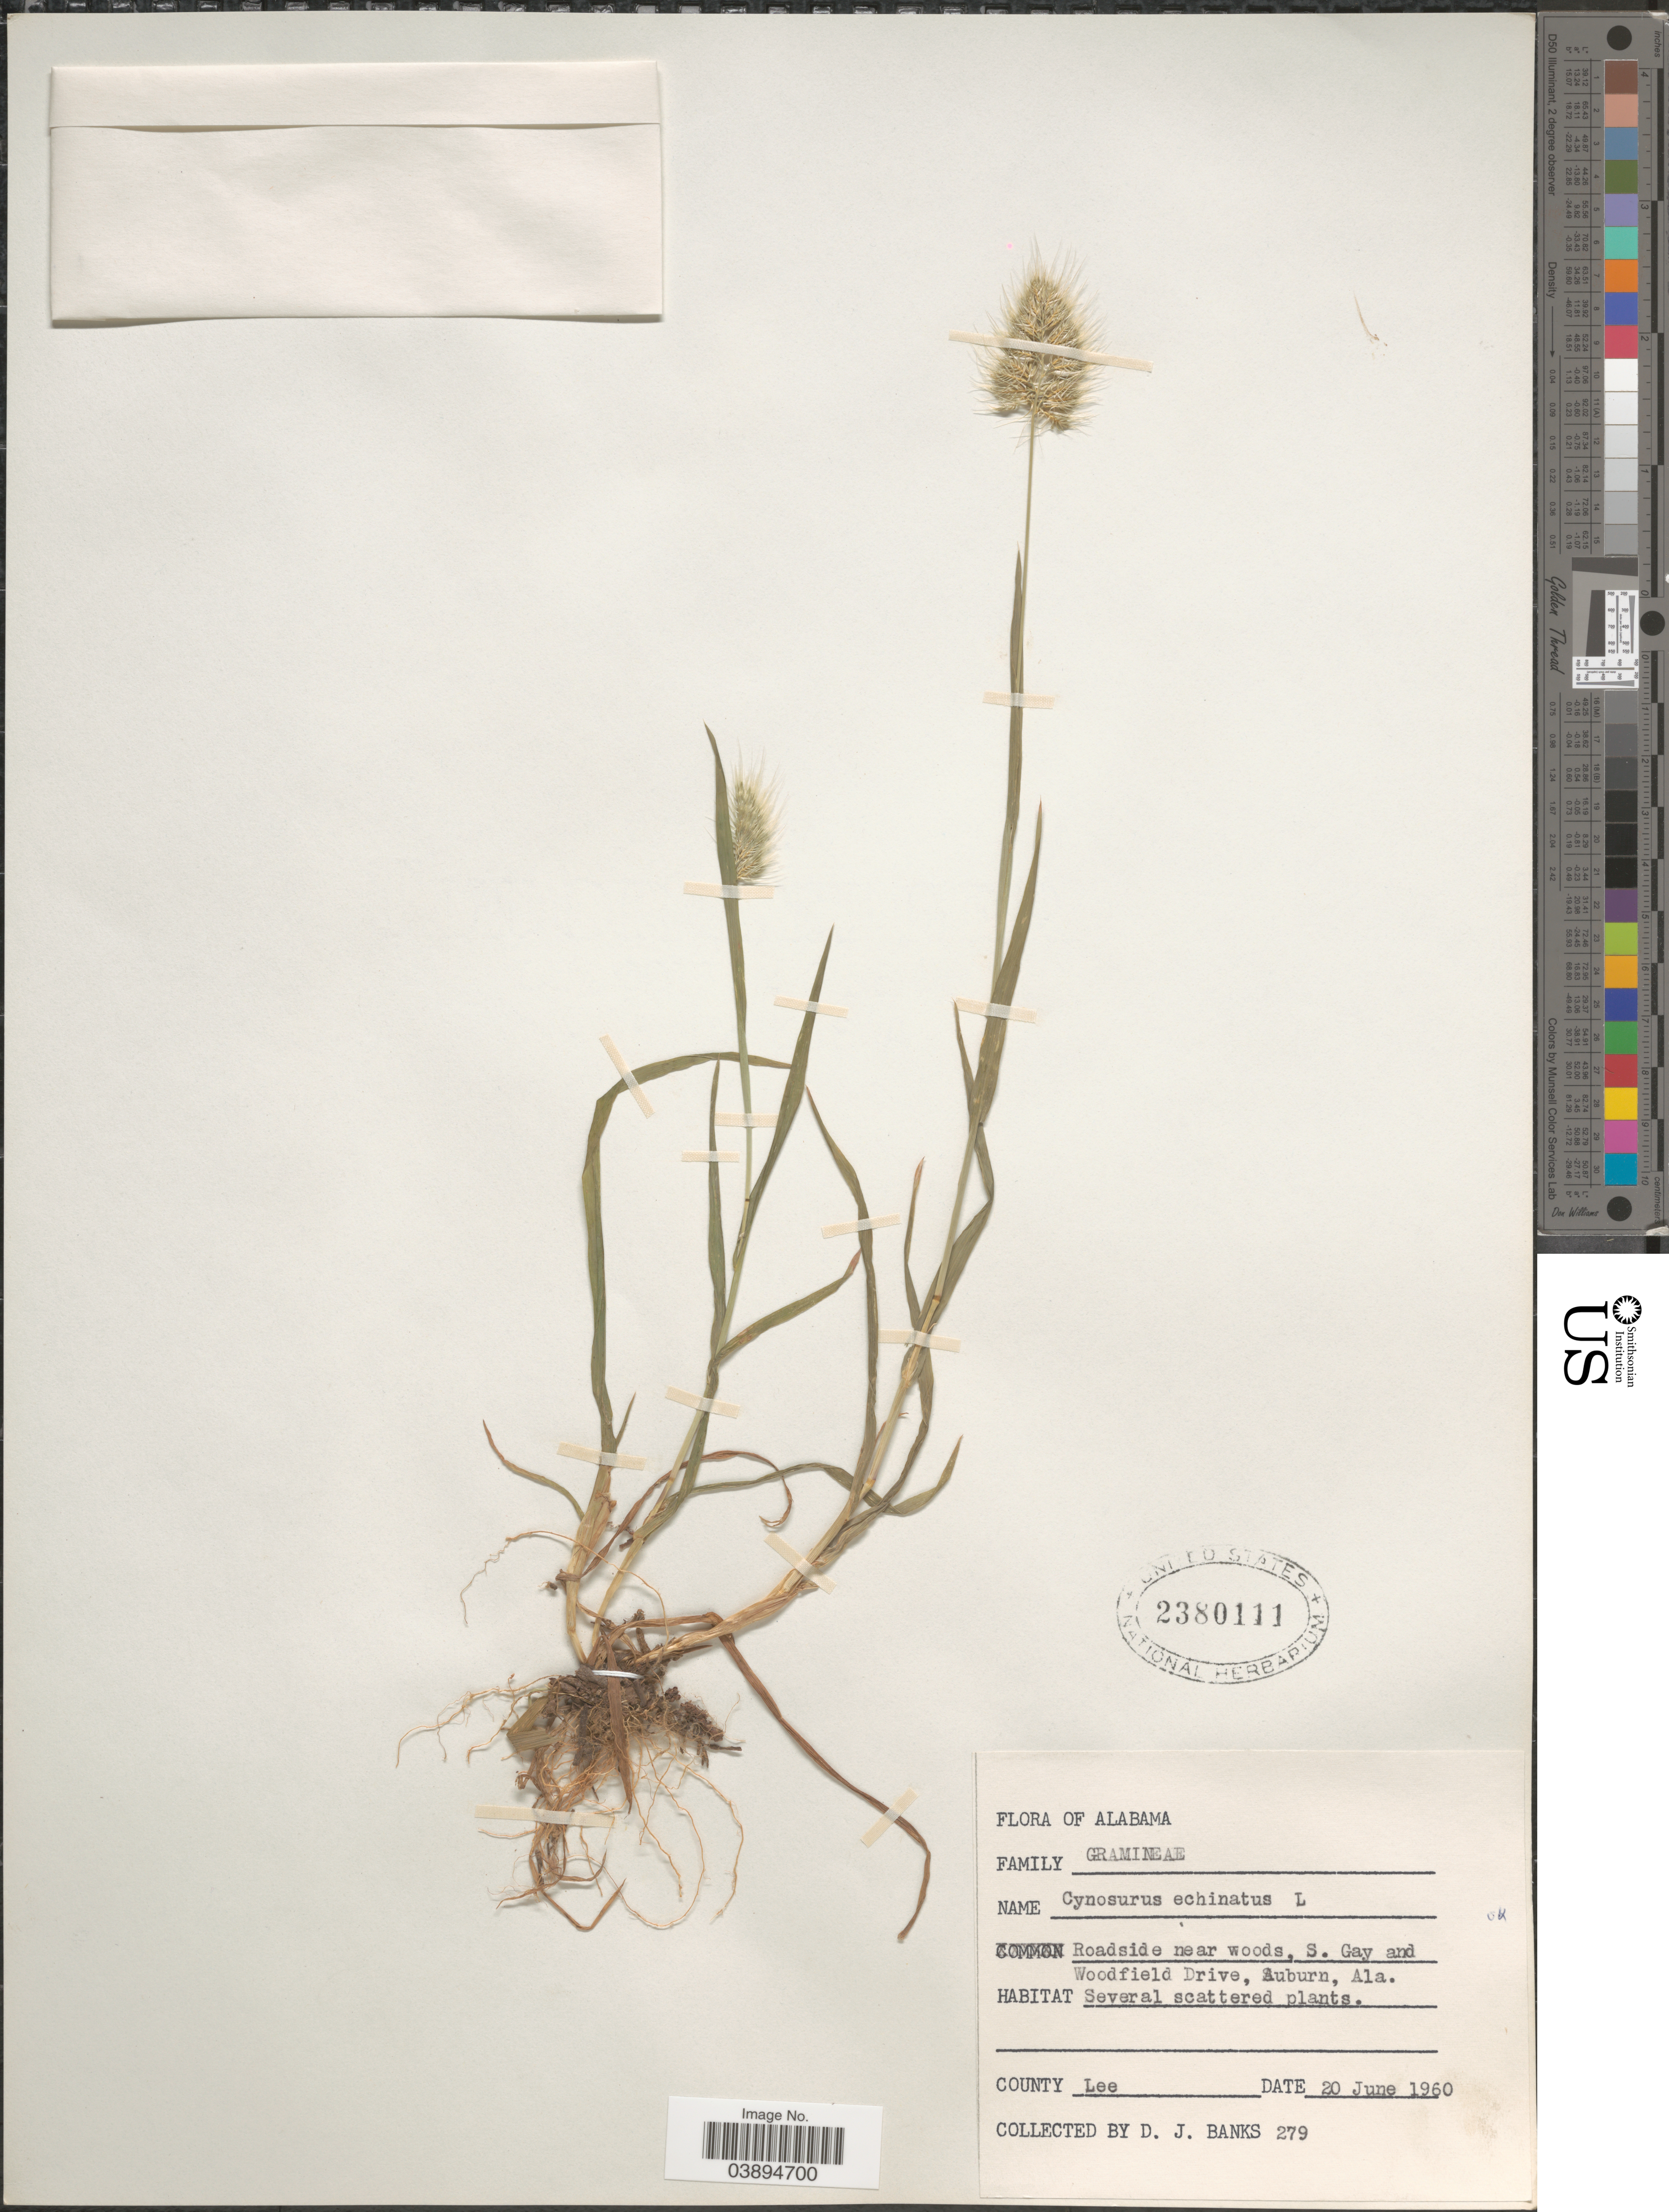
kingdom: Plantae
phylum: Tracheophyta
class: Liliopsida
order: Poales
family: Poaceae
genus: Cynosurus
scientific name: Cynosurus echinatus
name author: L.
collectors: D. J. Banks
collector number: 279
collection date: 1960-06-20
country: United States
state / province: Alabama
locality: Roadside near woods, S. Gay and Woodfield Drive, Aubursn. County Lee.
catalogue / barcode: US 2380111